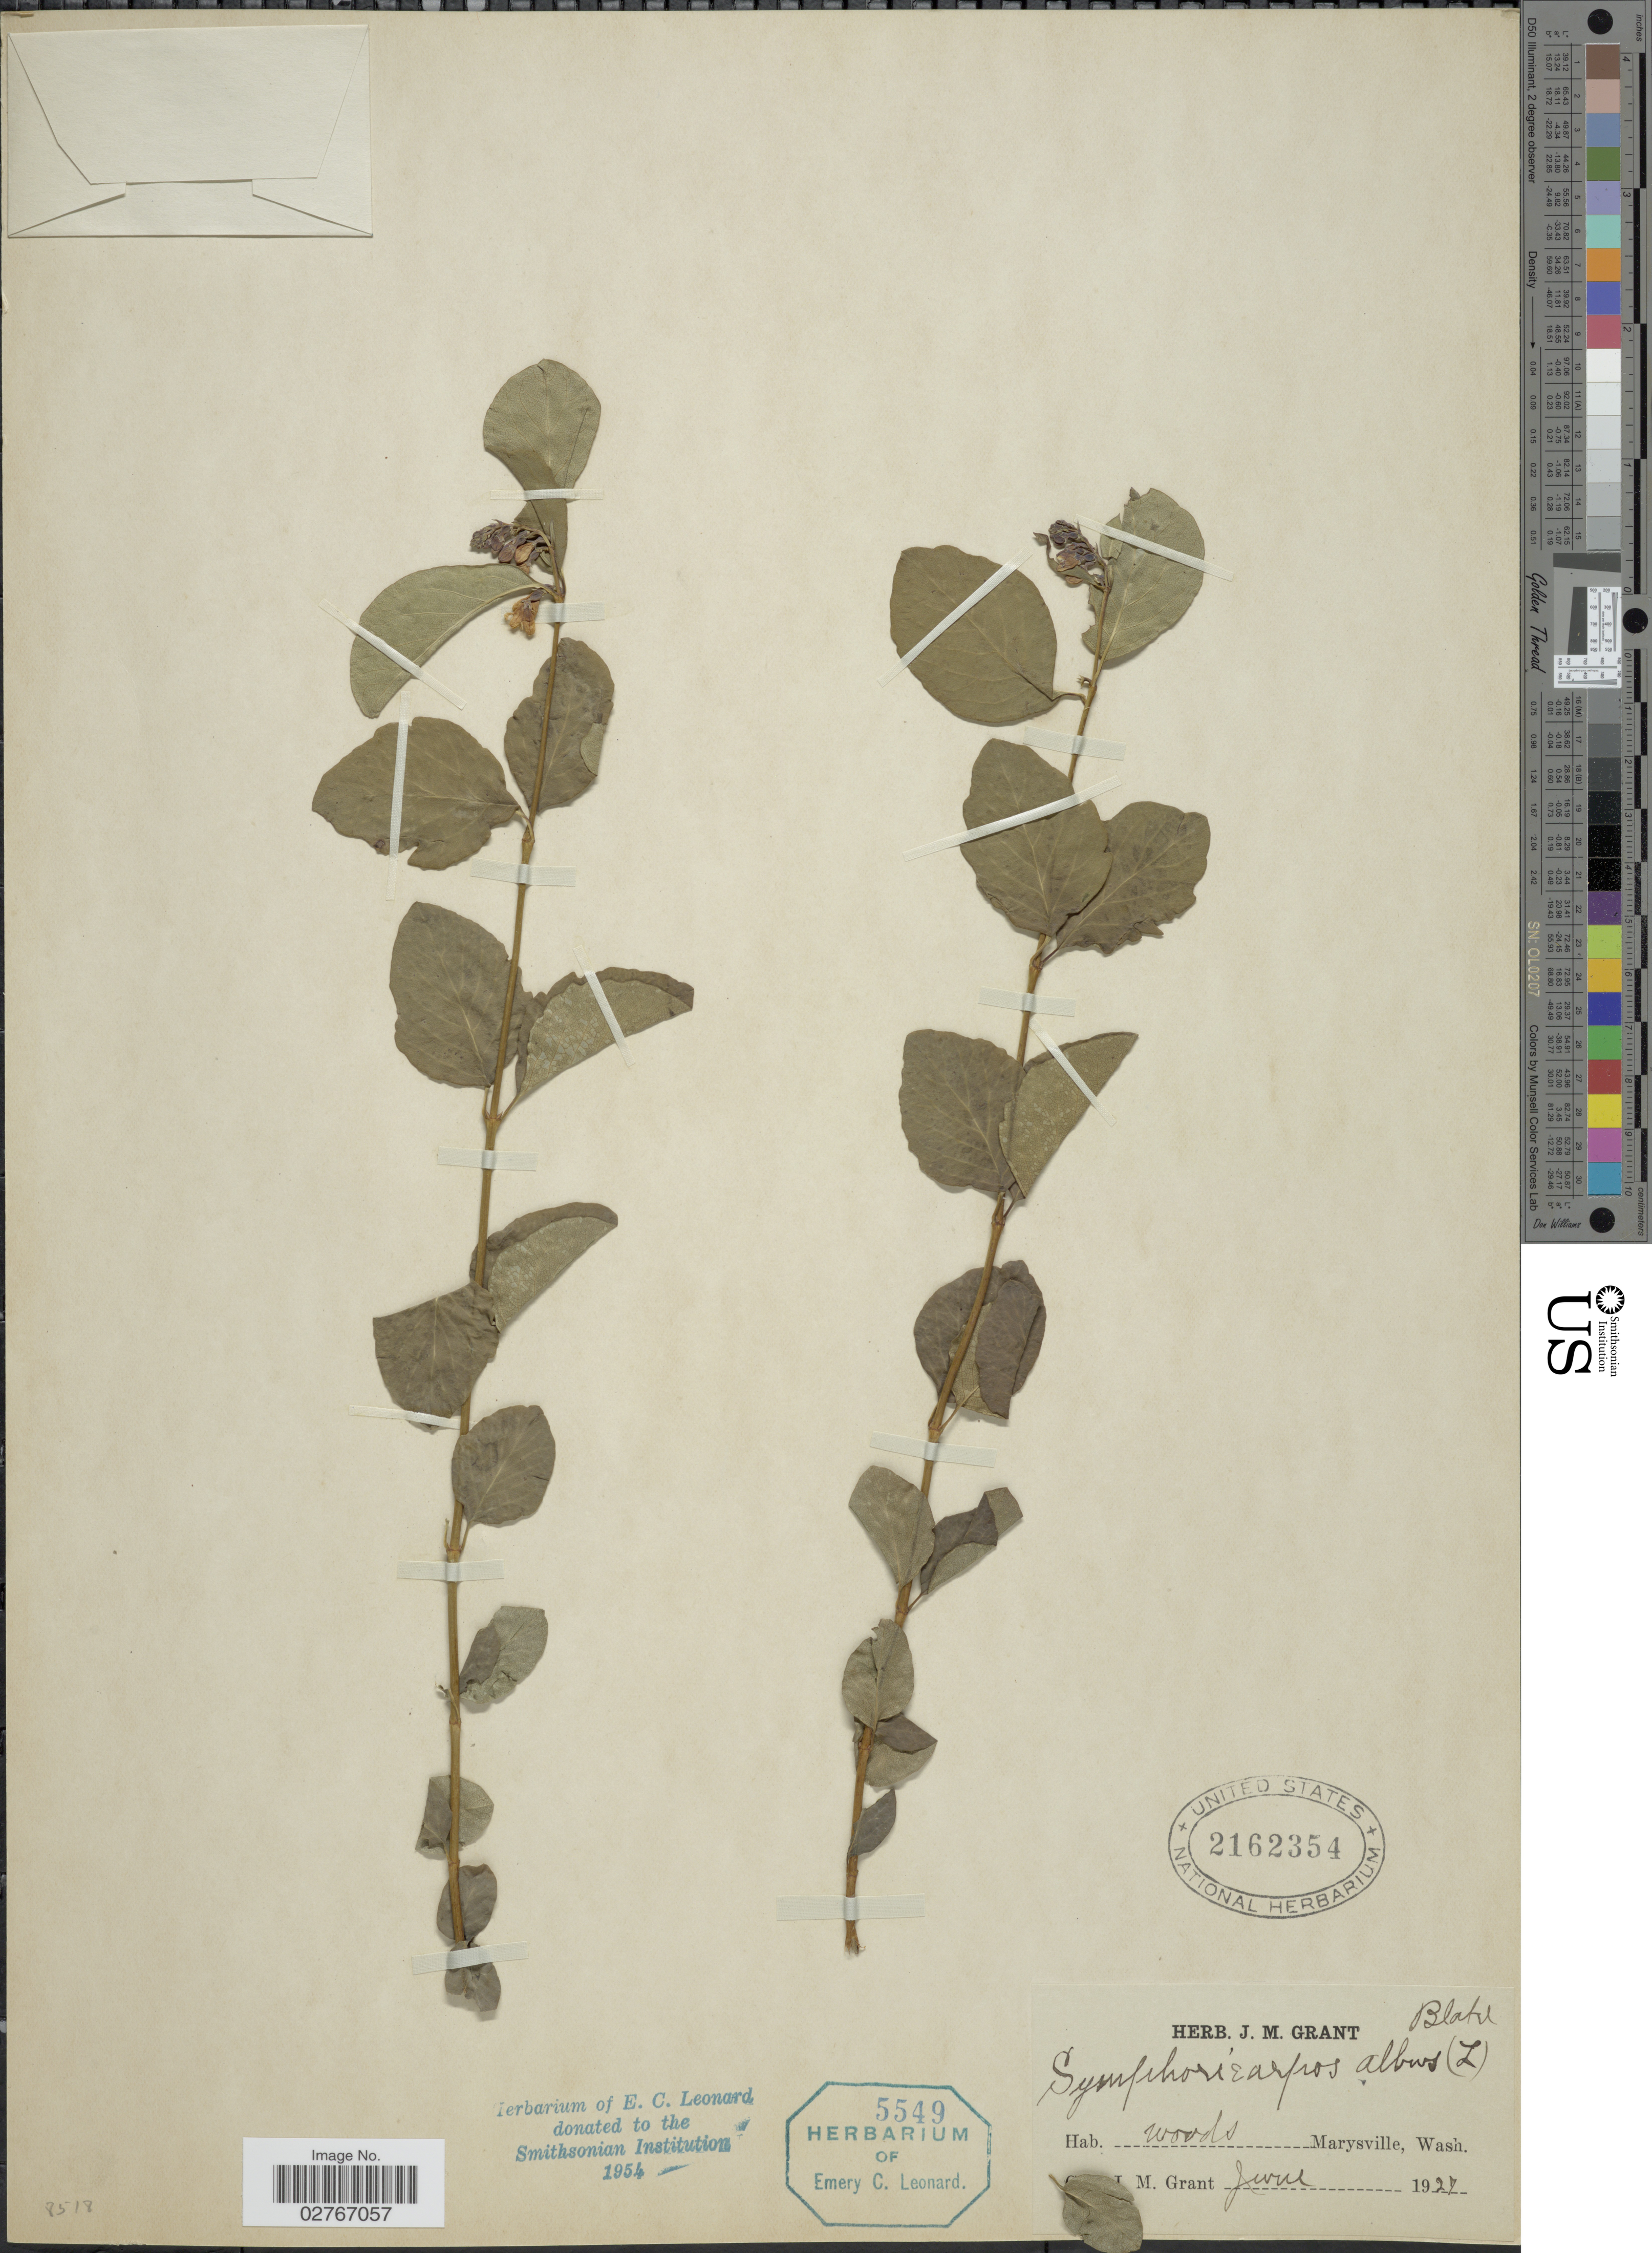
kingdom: Plantae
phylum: Tracheophyta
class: Magnoliopsida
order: Dipsacales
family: Caprifoliaceae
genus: Symphoricarpos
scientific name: Symphoricarpos albus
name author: (L.) S.F. Blake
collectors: J. M. Grant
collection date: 1927-06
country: United States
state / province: Washington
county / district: Snohomish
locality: Woods Marysville.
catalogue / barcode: US 2162354